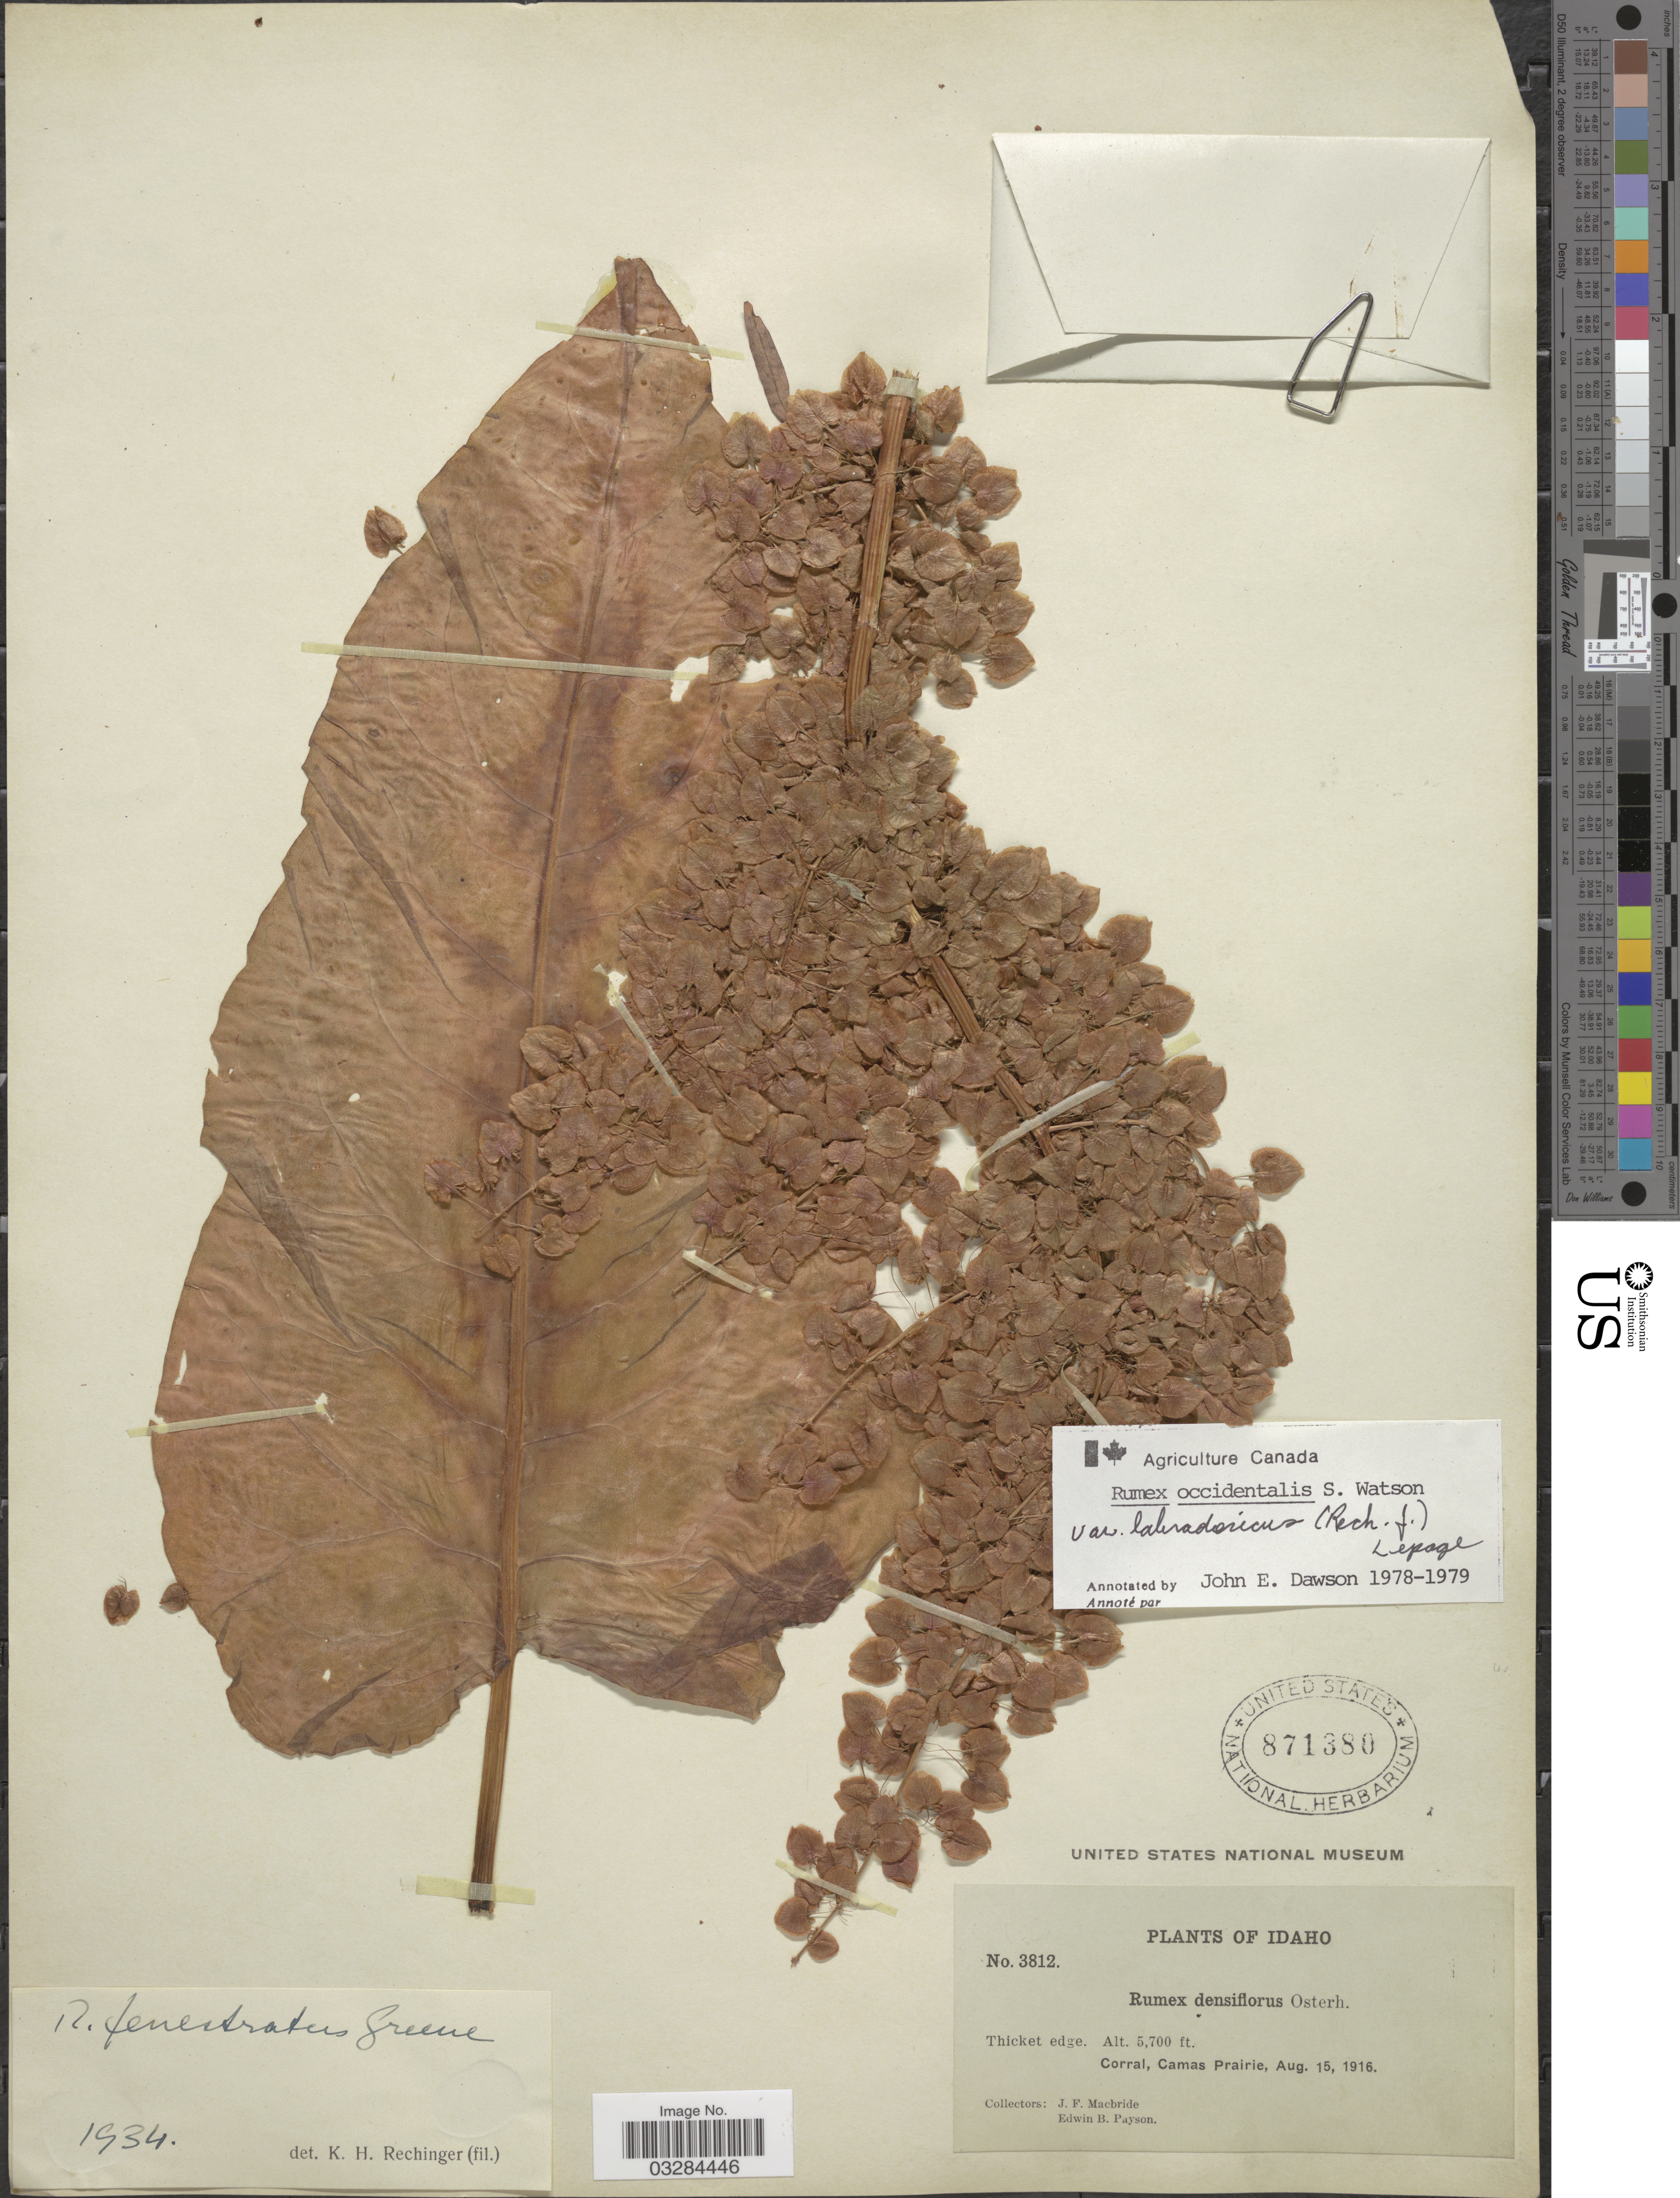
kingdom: Plantae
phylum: Tracheophyta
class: Magnoliopsida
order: Caryophyllales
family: Polygonaceae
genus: Rumex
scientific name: Rumex occidentalis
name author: S. Watson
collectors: J. F. Macbride & E. B. Payson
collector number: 3812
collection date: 1916-08-15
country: United States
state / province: Idaho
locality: Thicket edge. Corral, Camas Prairie.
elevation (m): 1737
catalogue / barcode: US 871380